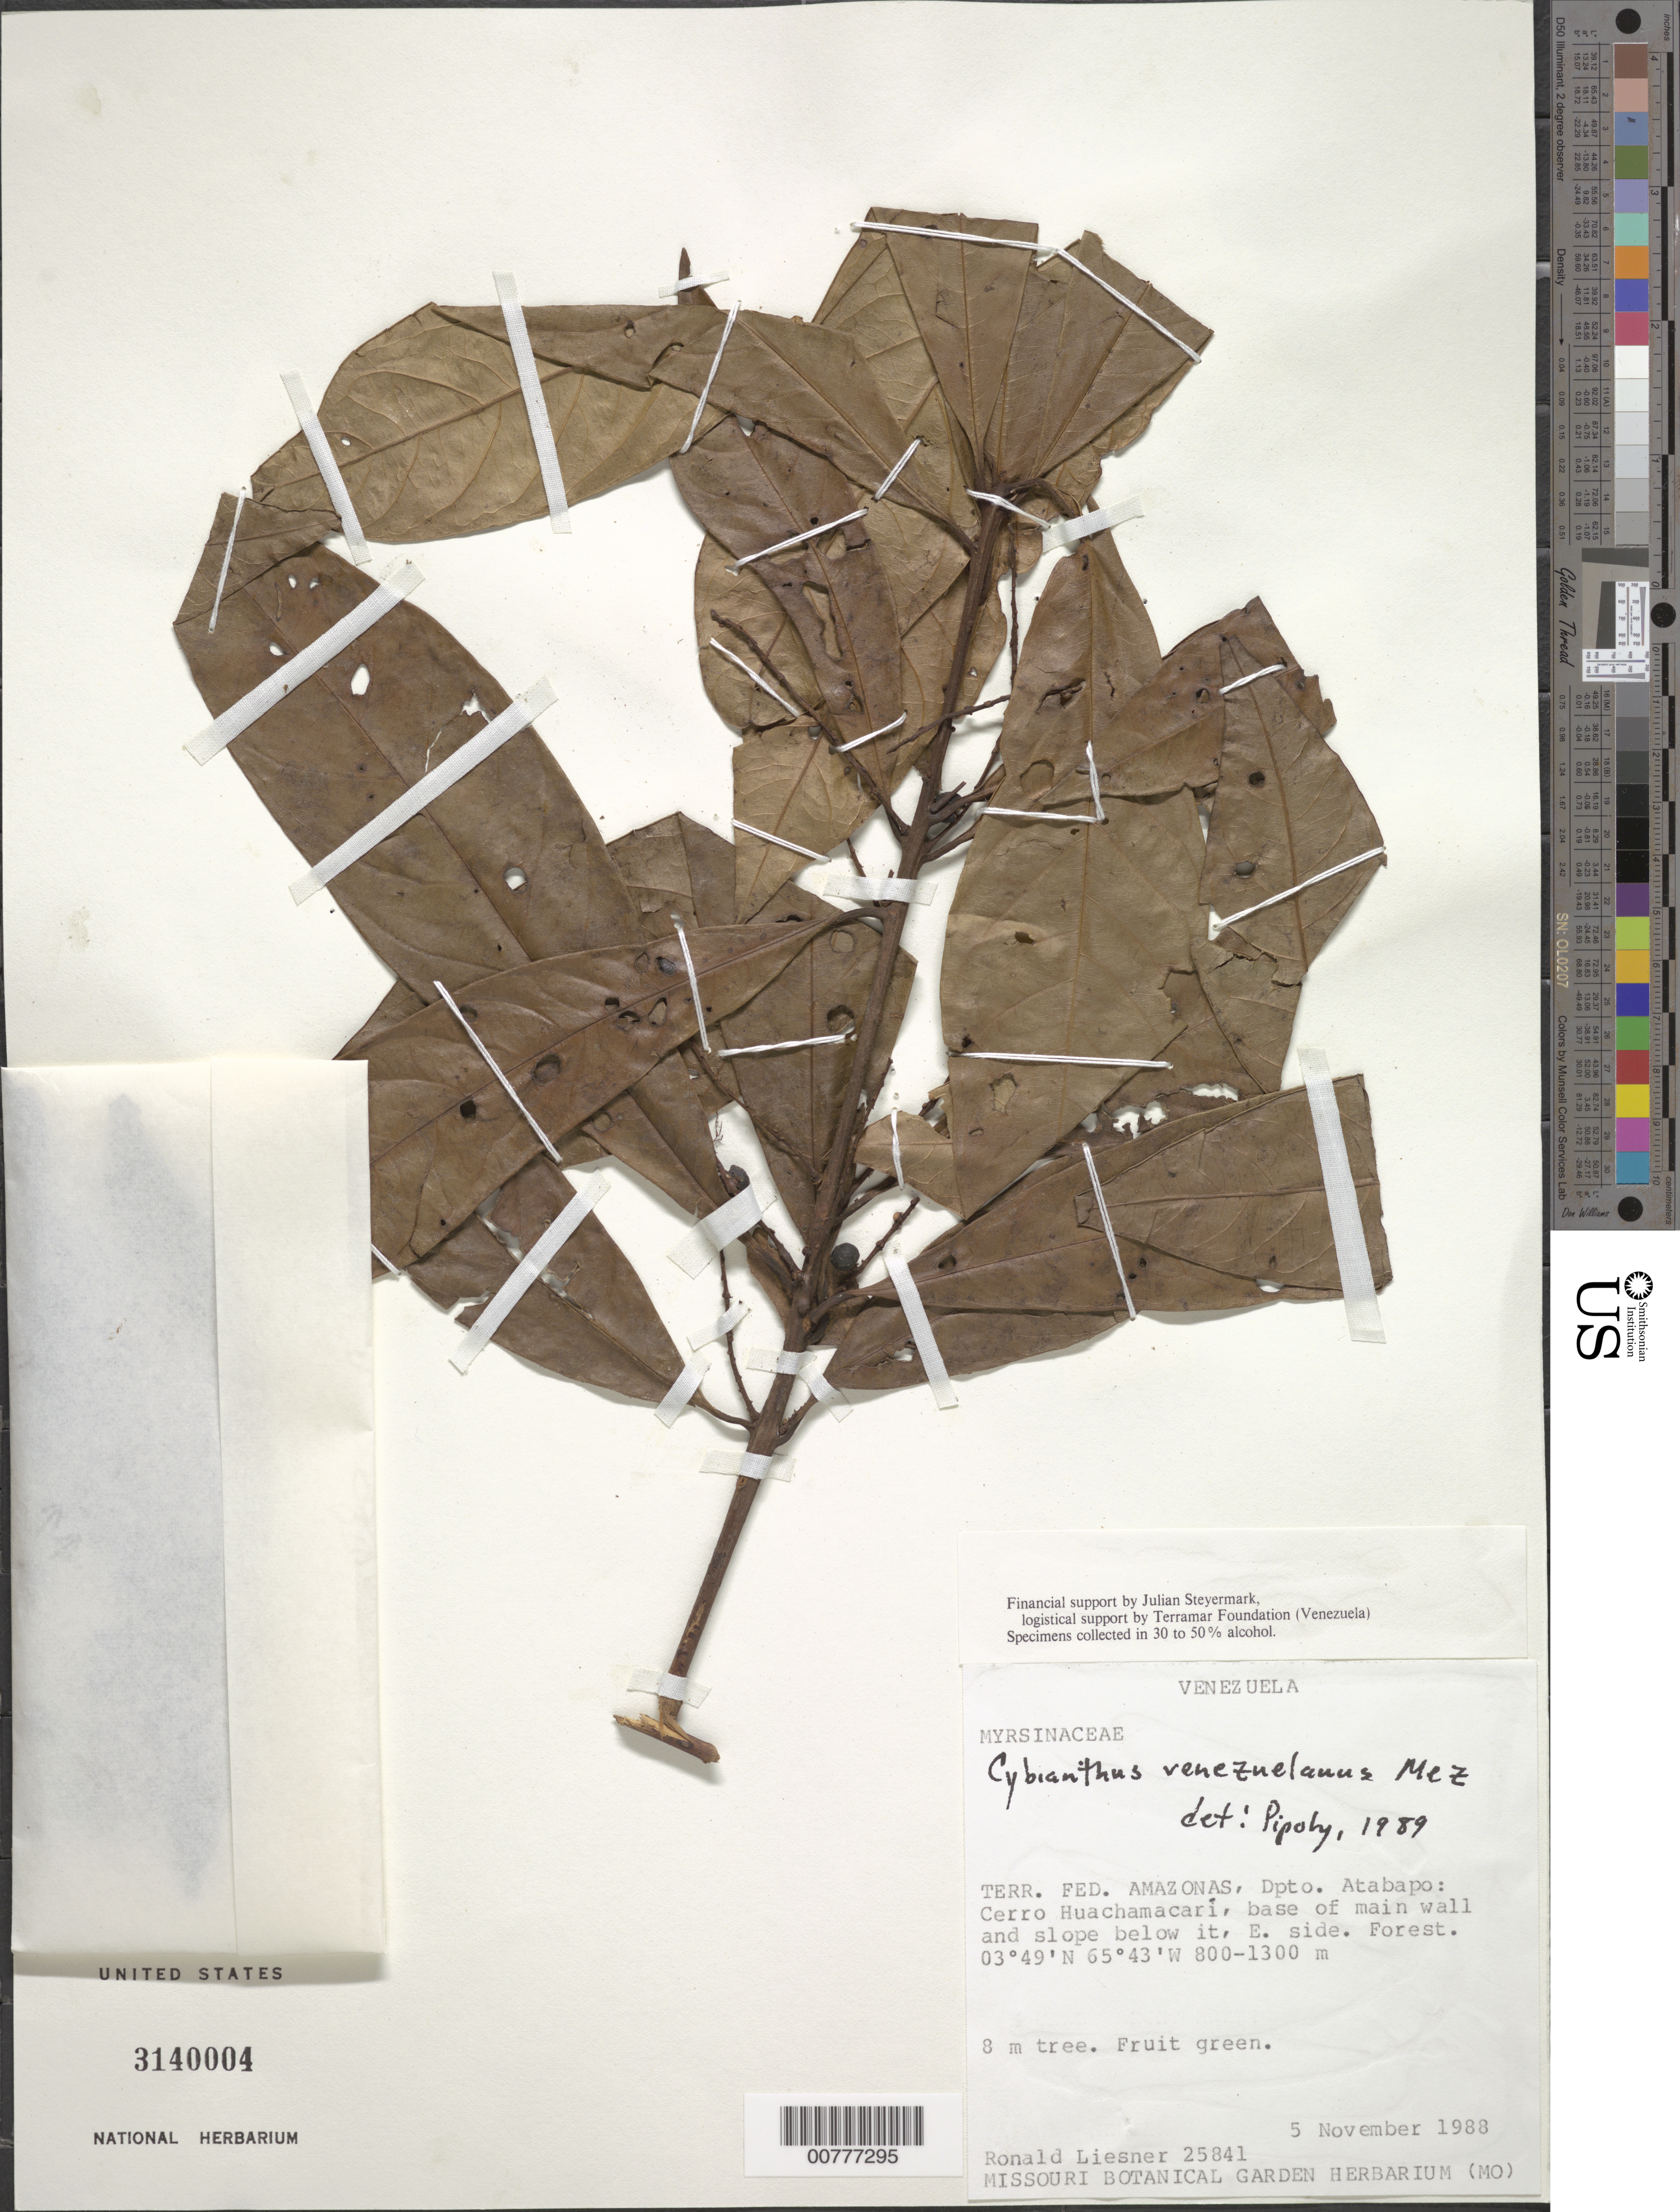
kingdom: Plantae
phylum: Tracheophyta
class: Magnoliopsida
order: Ericales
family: Primulaceae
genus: Cybianthus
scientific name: Cybianthus venezuelanus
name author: Mez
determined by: Pipoly, J. J., III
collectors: R. L. Liesner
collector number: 25841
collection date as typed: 5-Nov-88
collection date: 1988-11-05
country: Venezuela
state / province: Amazonas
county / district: Atabapo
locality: Cerro Huachamacari, E slope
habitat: Forest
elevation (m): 800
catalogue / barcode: US 3140004